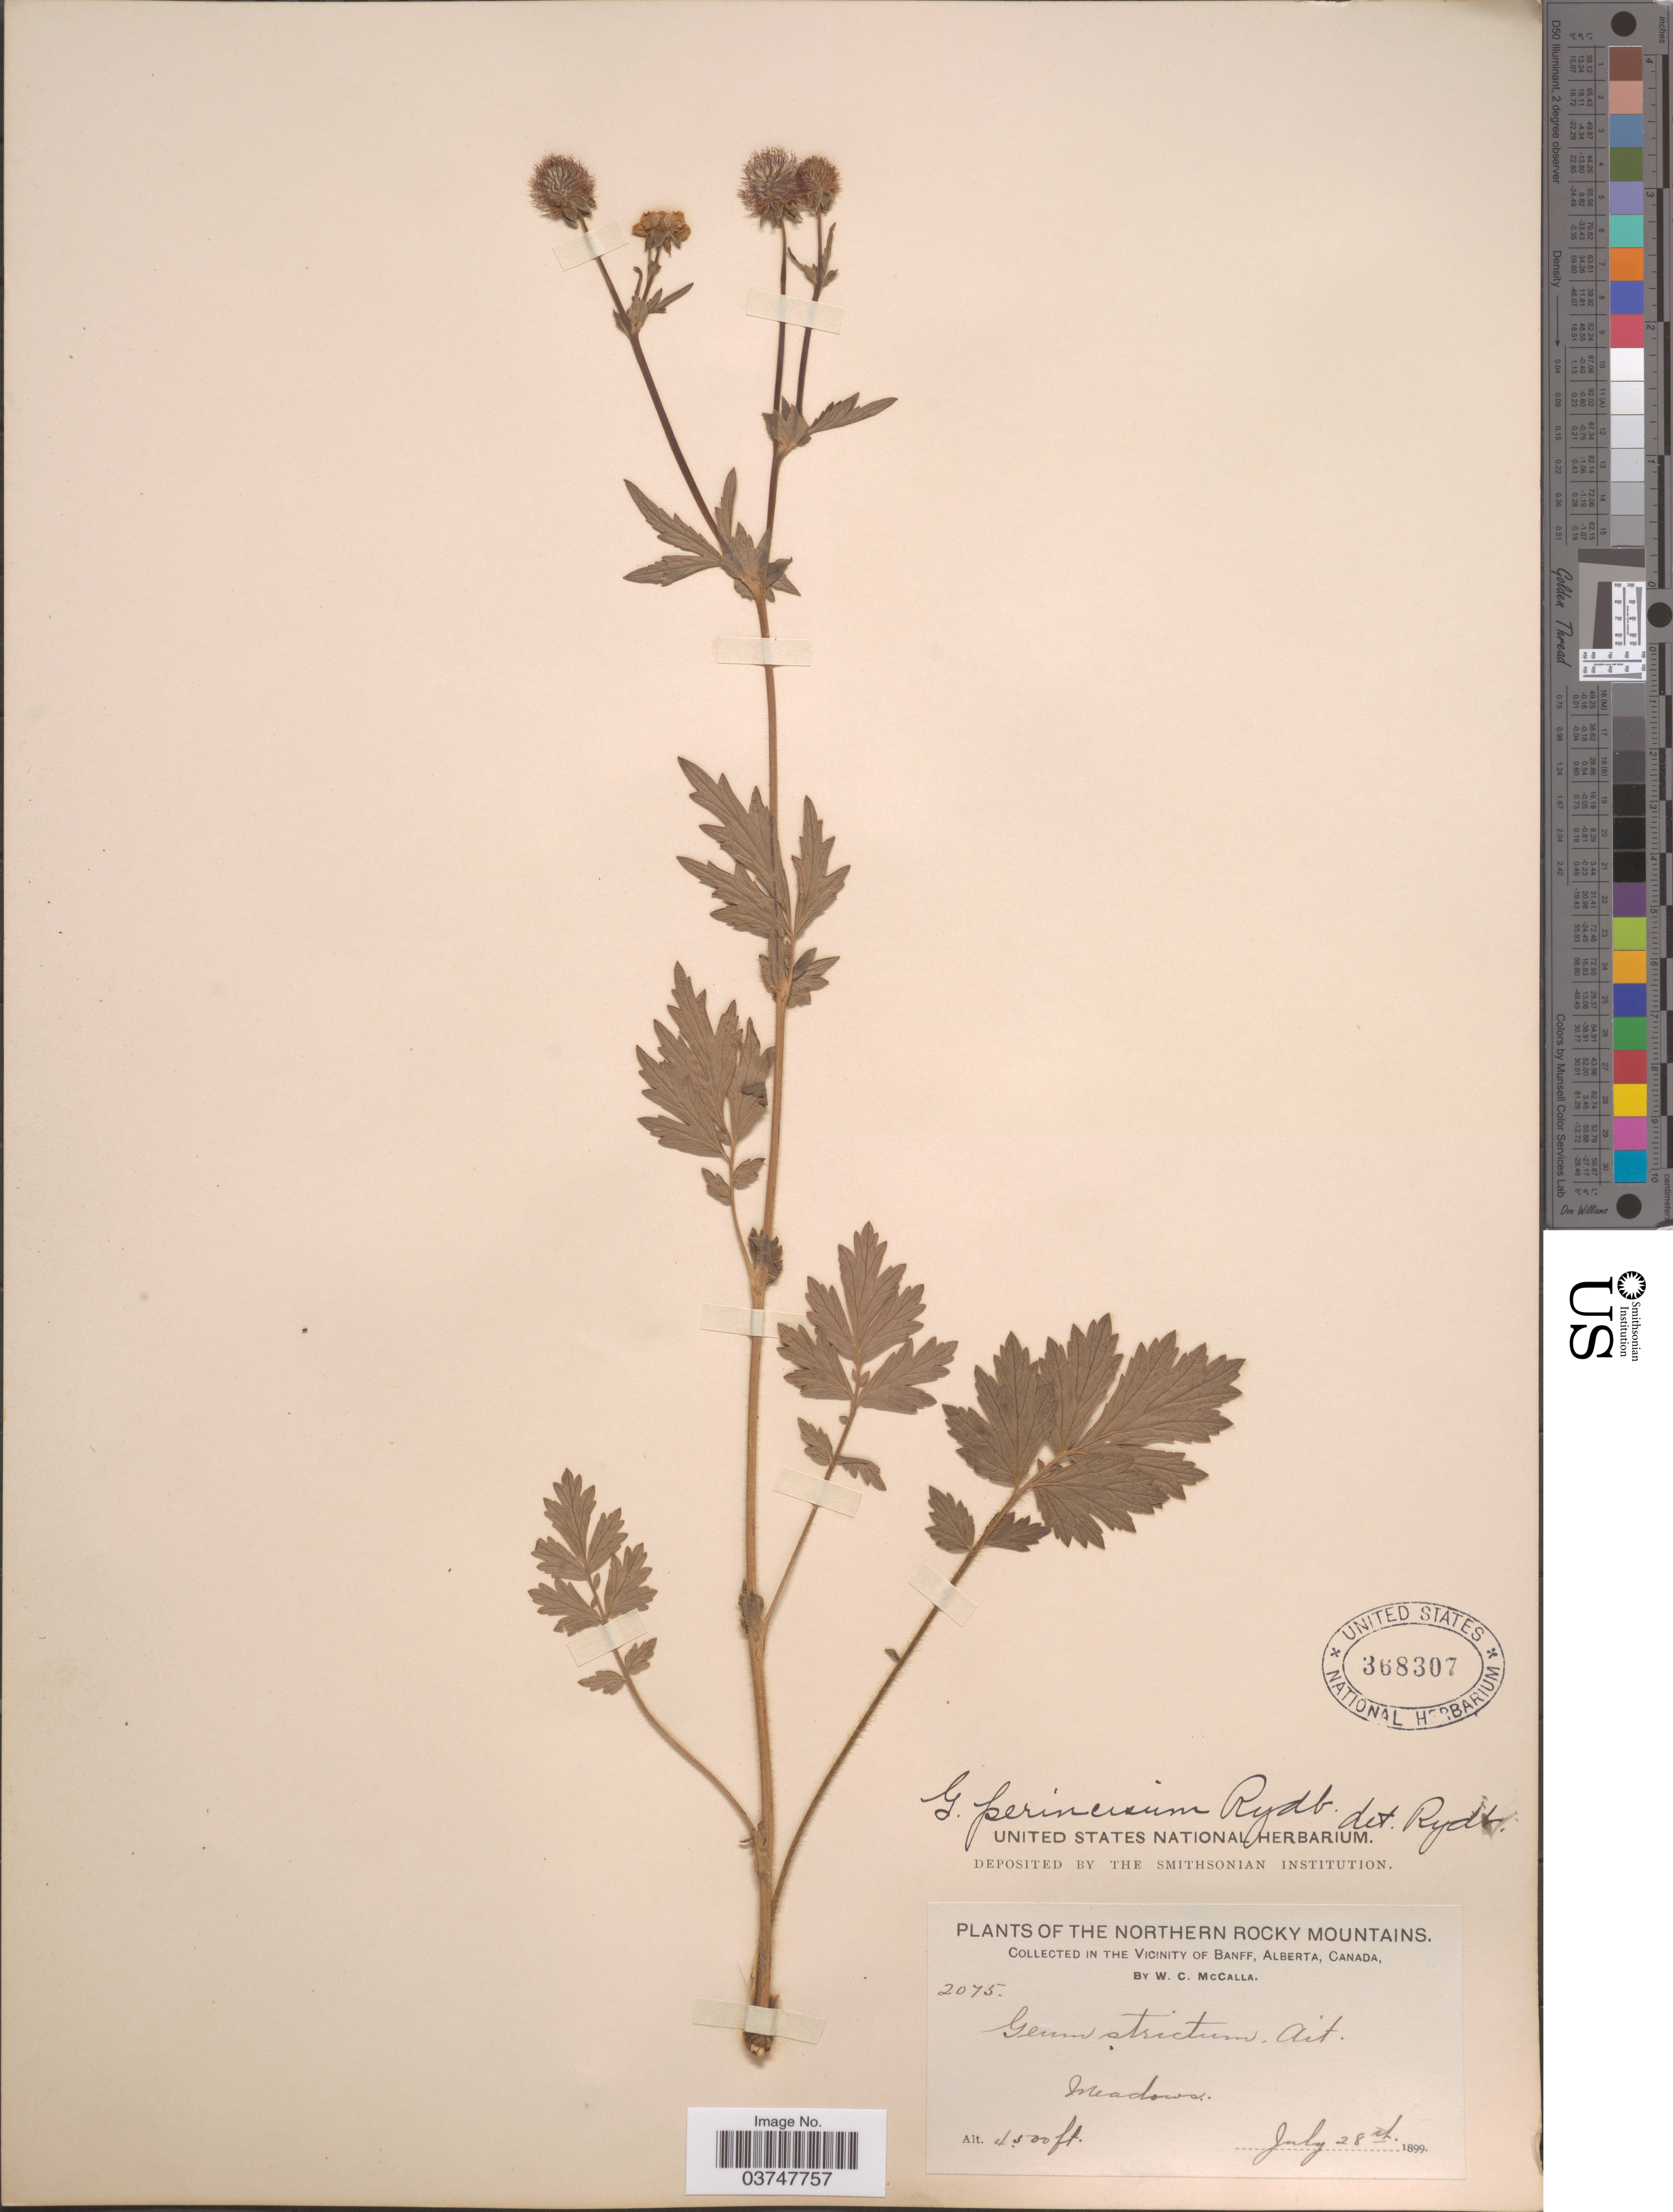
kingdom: Plantae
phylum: Tracheophyta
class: Magnoliopsida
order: Rosales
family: Rosaceae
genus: Geum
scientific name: Geum macrophyllum var. perincisum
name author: (Rydb.) Raup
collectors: W. McCalla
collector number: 2075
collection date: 1899-07-28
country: Canada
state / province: Alberta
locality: The Northern Rocky Mountains. Vicinity of Banff. Meadows.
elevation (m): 1372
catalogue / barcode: US 368307